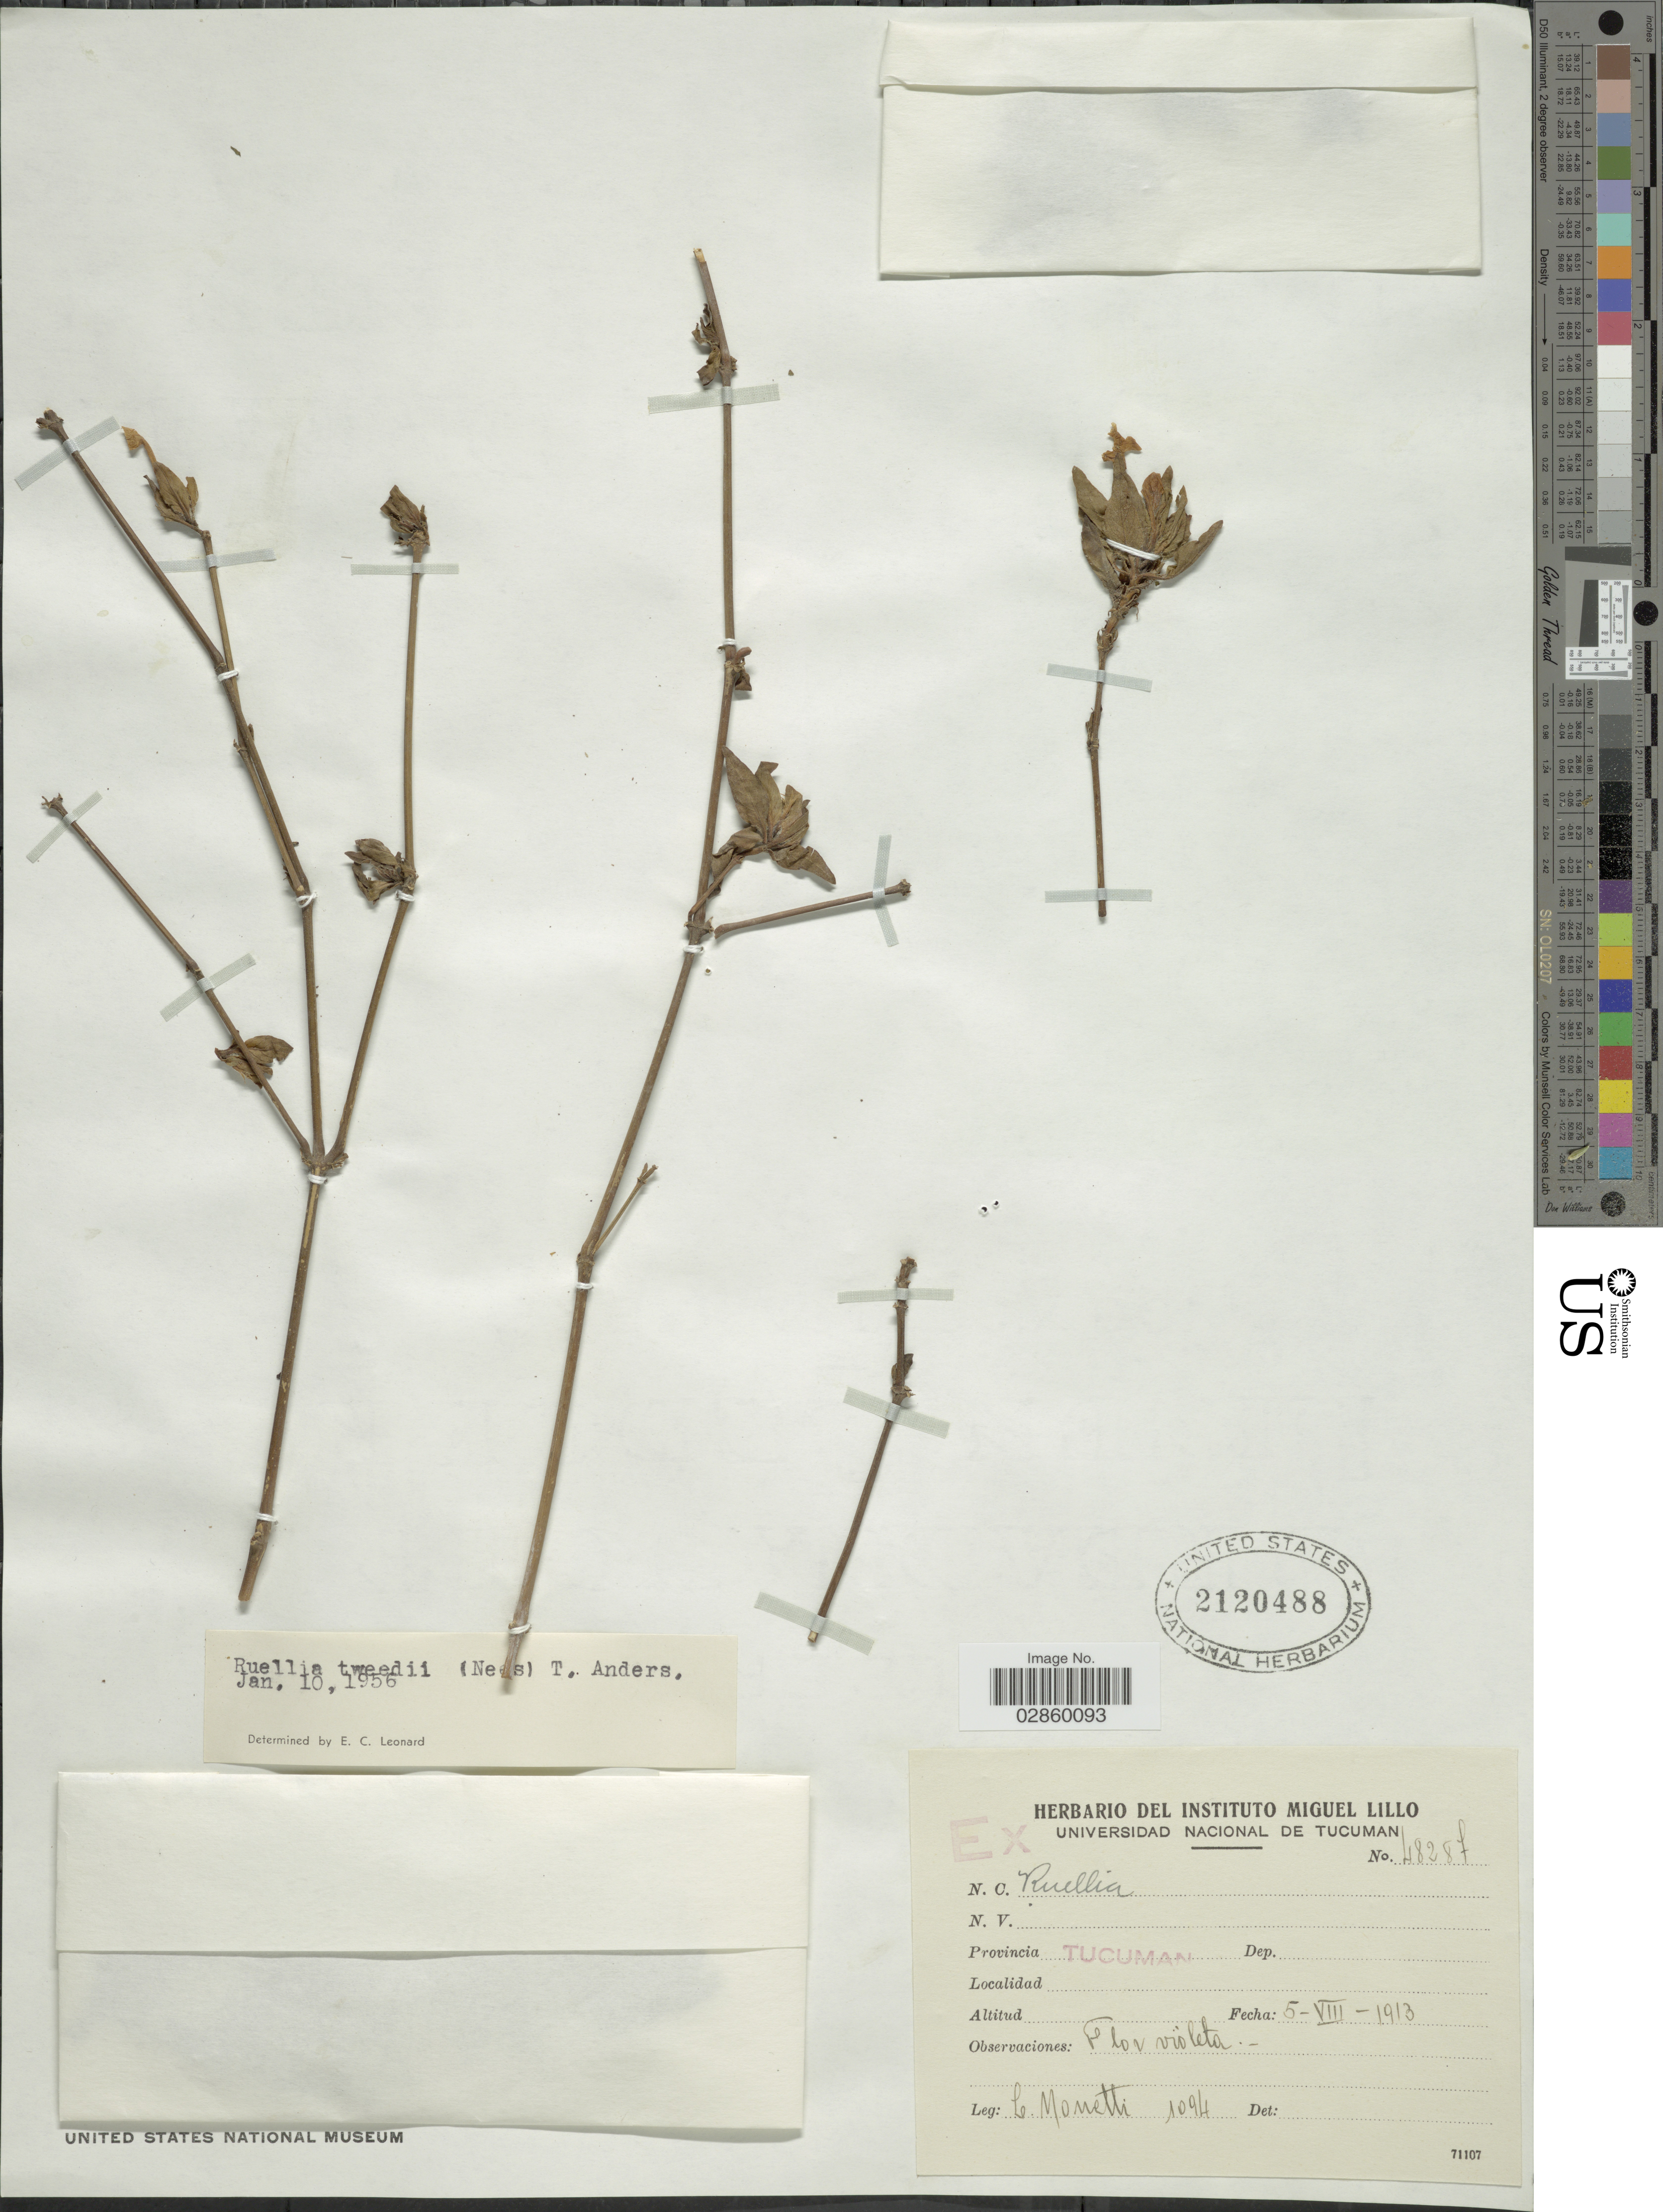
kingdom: Plantae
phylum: Tracheophyta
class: Magnoliopsida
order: Lamiales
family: Acanthaceae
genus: Ruellia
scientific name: Ruellia erythropus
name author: (Nees) Lindau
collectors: L. Monetti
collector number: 1094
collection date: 1913-08-05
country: Argentina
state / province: Tucuman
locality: Provincia Tucuman.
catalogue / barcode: US 2120488